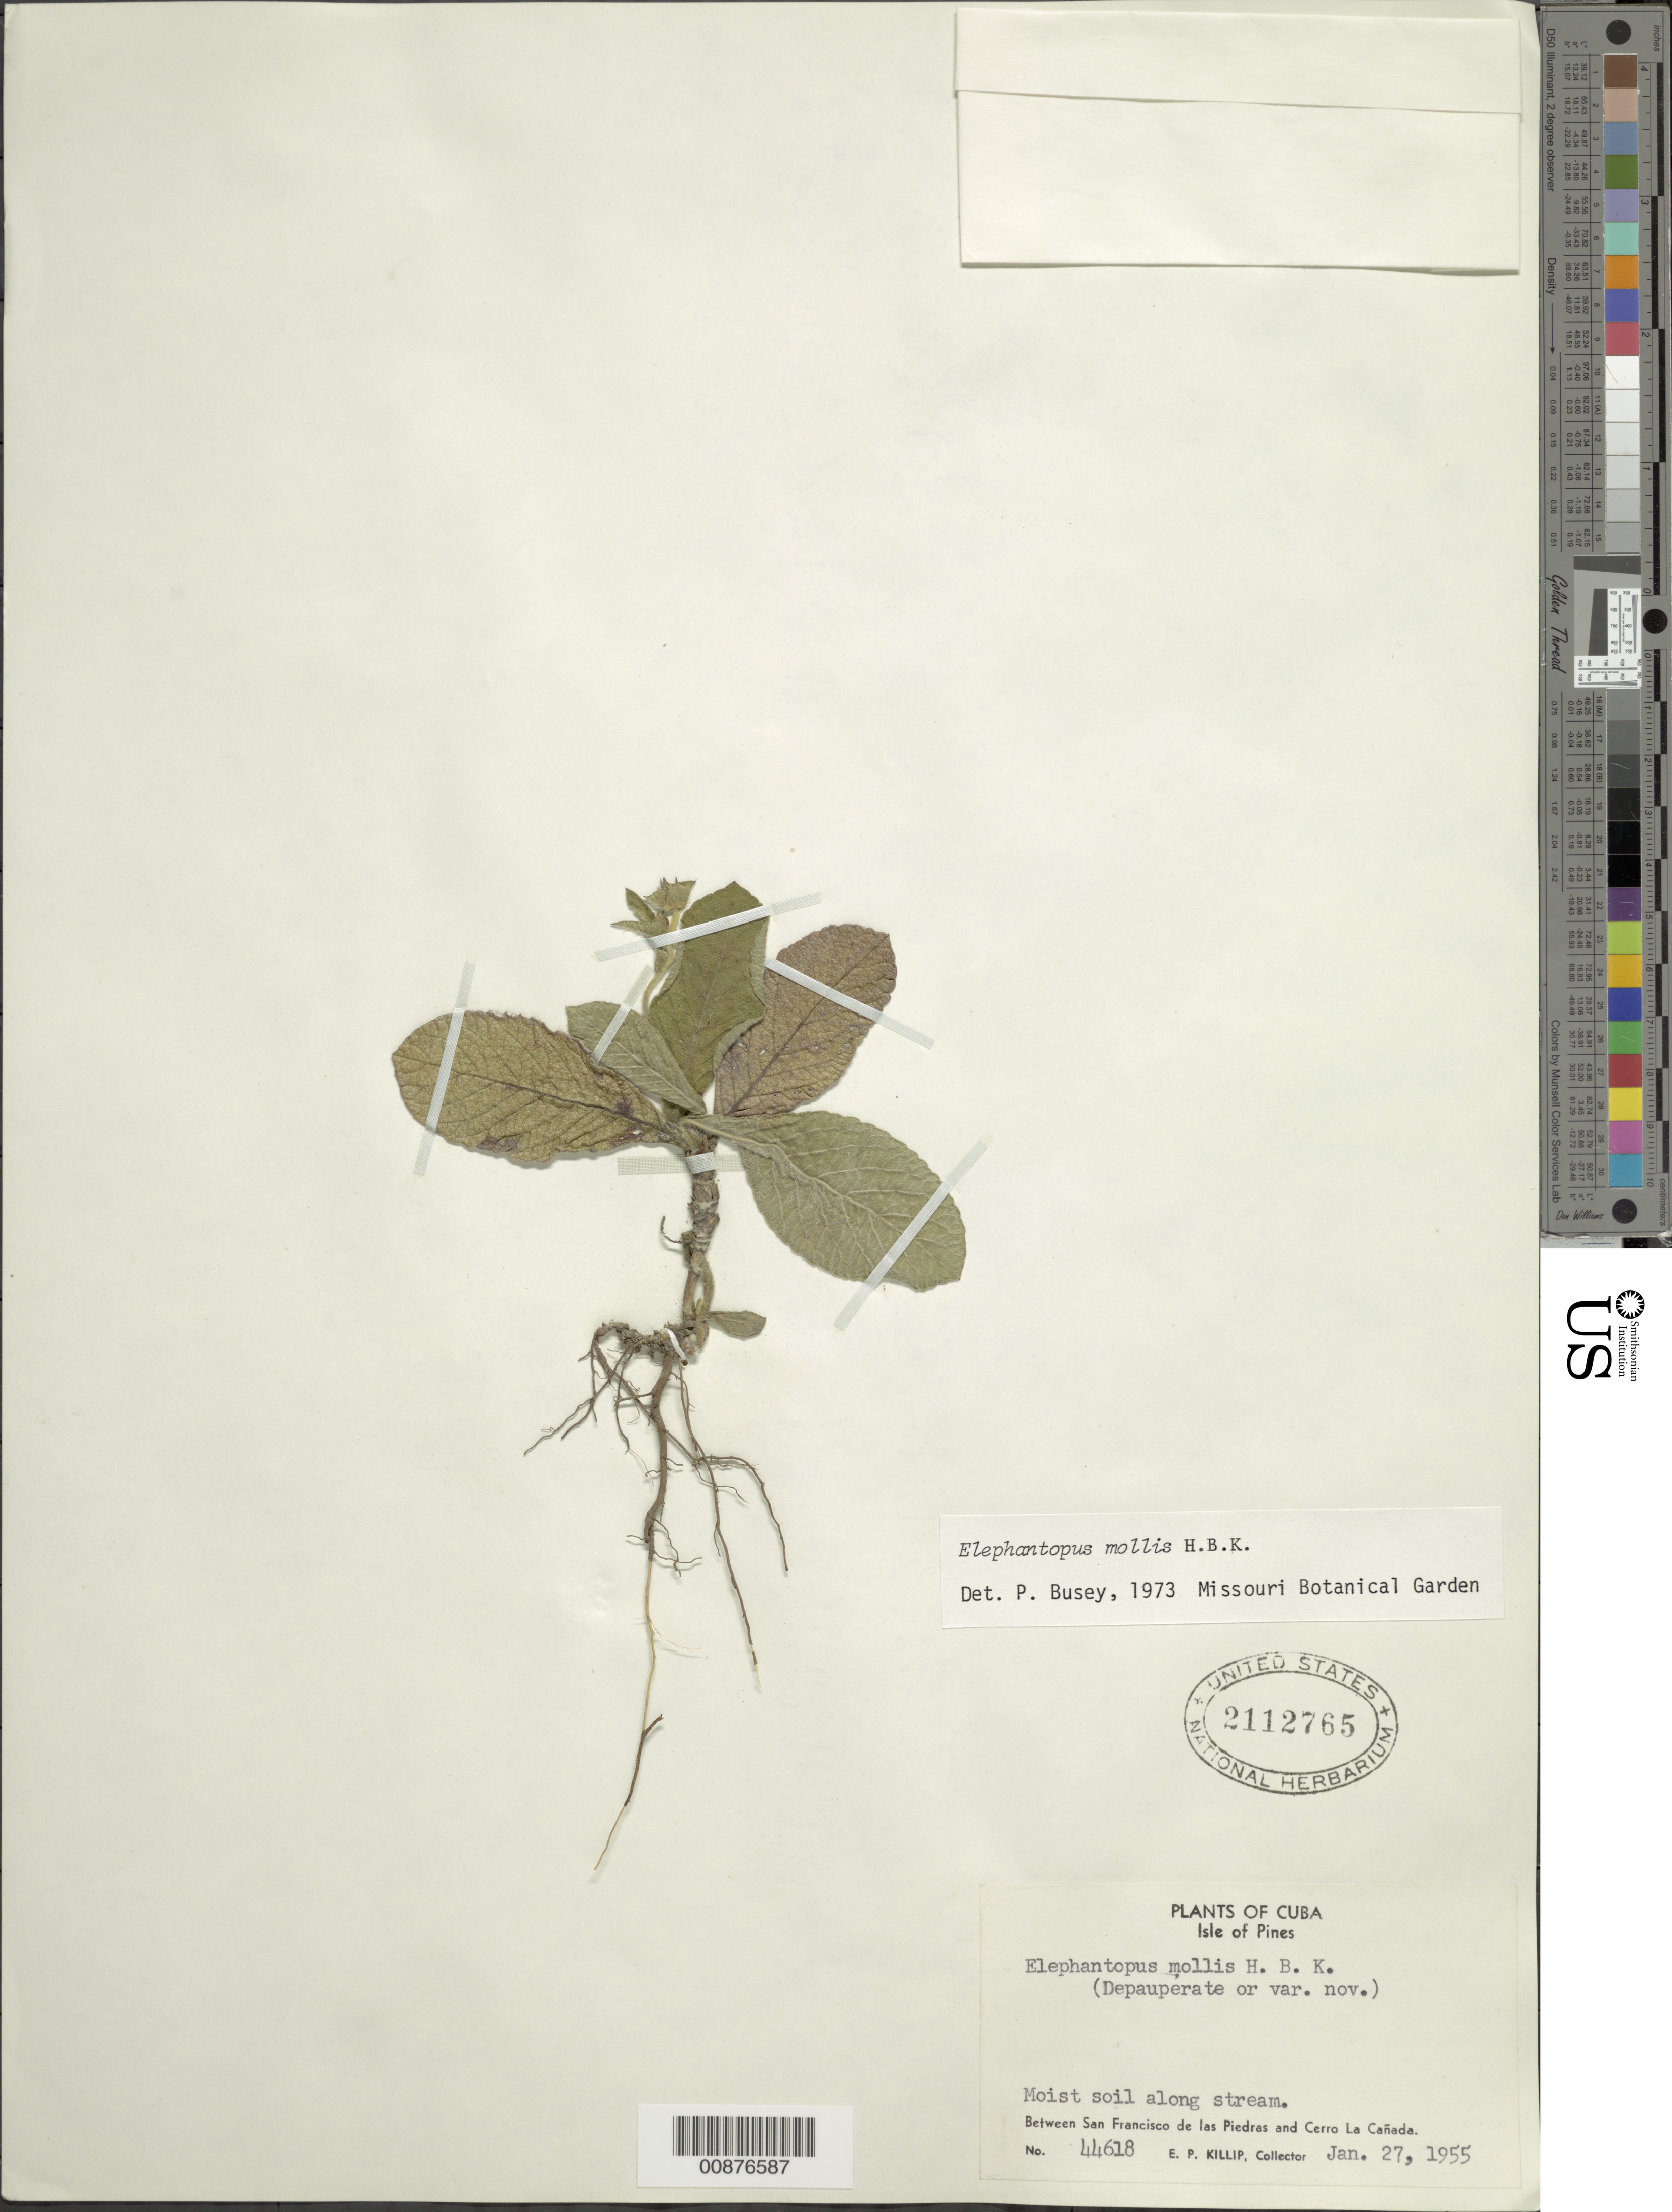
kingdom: Plantae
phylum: Tracheophyta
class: Magnoliopsida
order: Asterales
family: Asteraceae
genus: Elephantopus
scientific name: Elephantopus mollis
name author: Kunth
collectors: E. P. Killip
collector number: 44618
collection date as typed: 27 Jan 1955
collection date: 1955-01-27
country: Cuba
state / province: Isla de La Juventud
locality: Between San Francisco de las Piedras and Cerro La Cañada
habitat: Moist soil along stream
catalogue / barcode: US 2112765